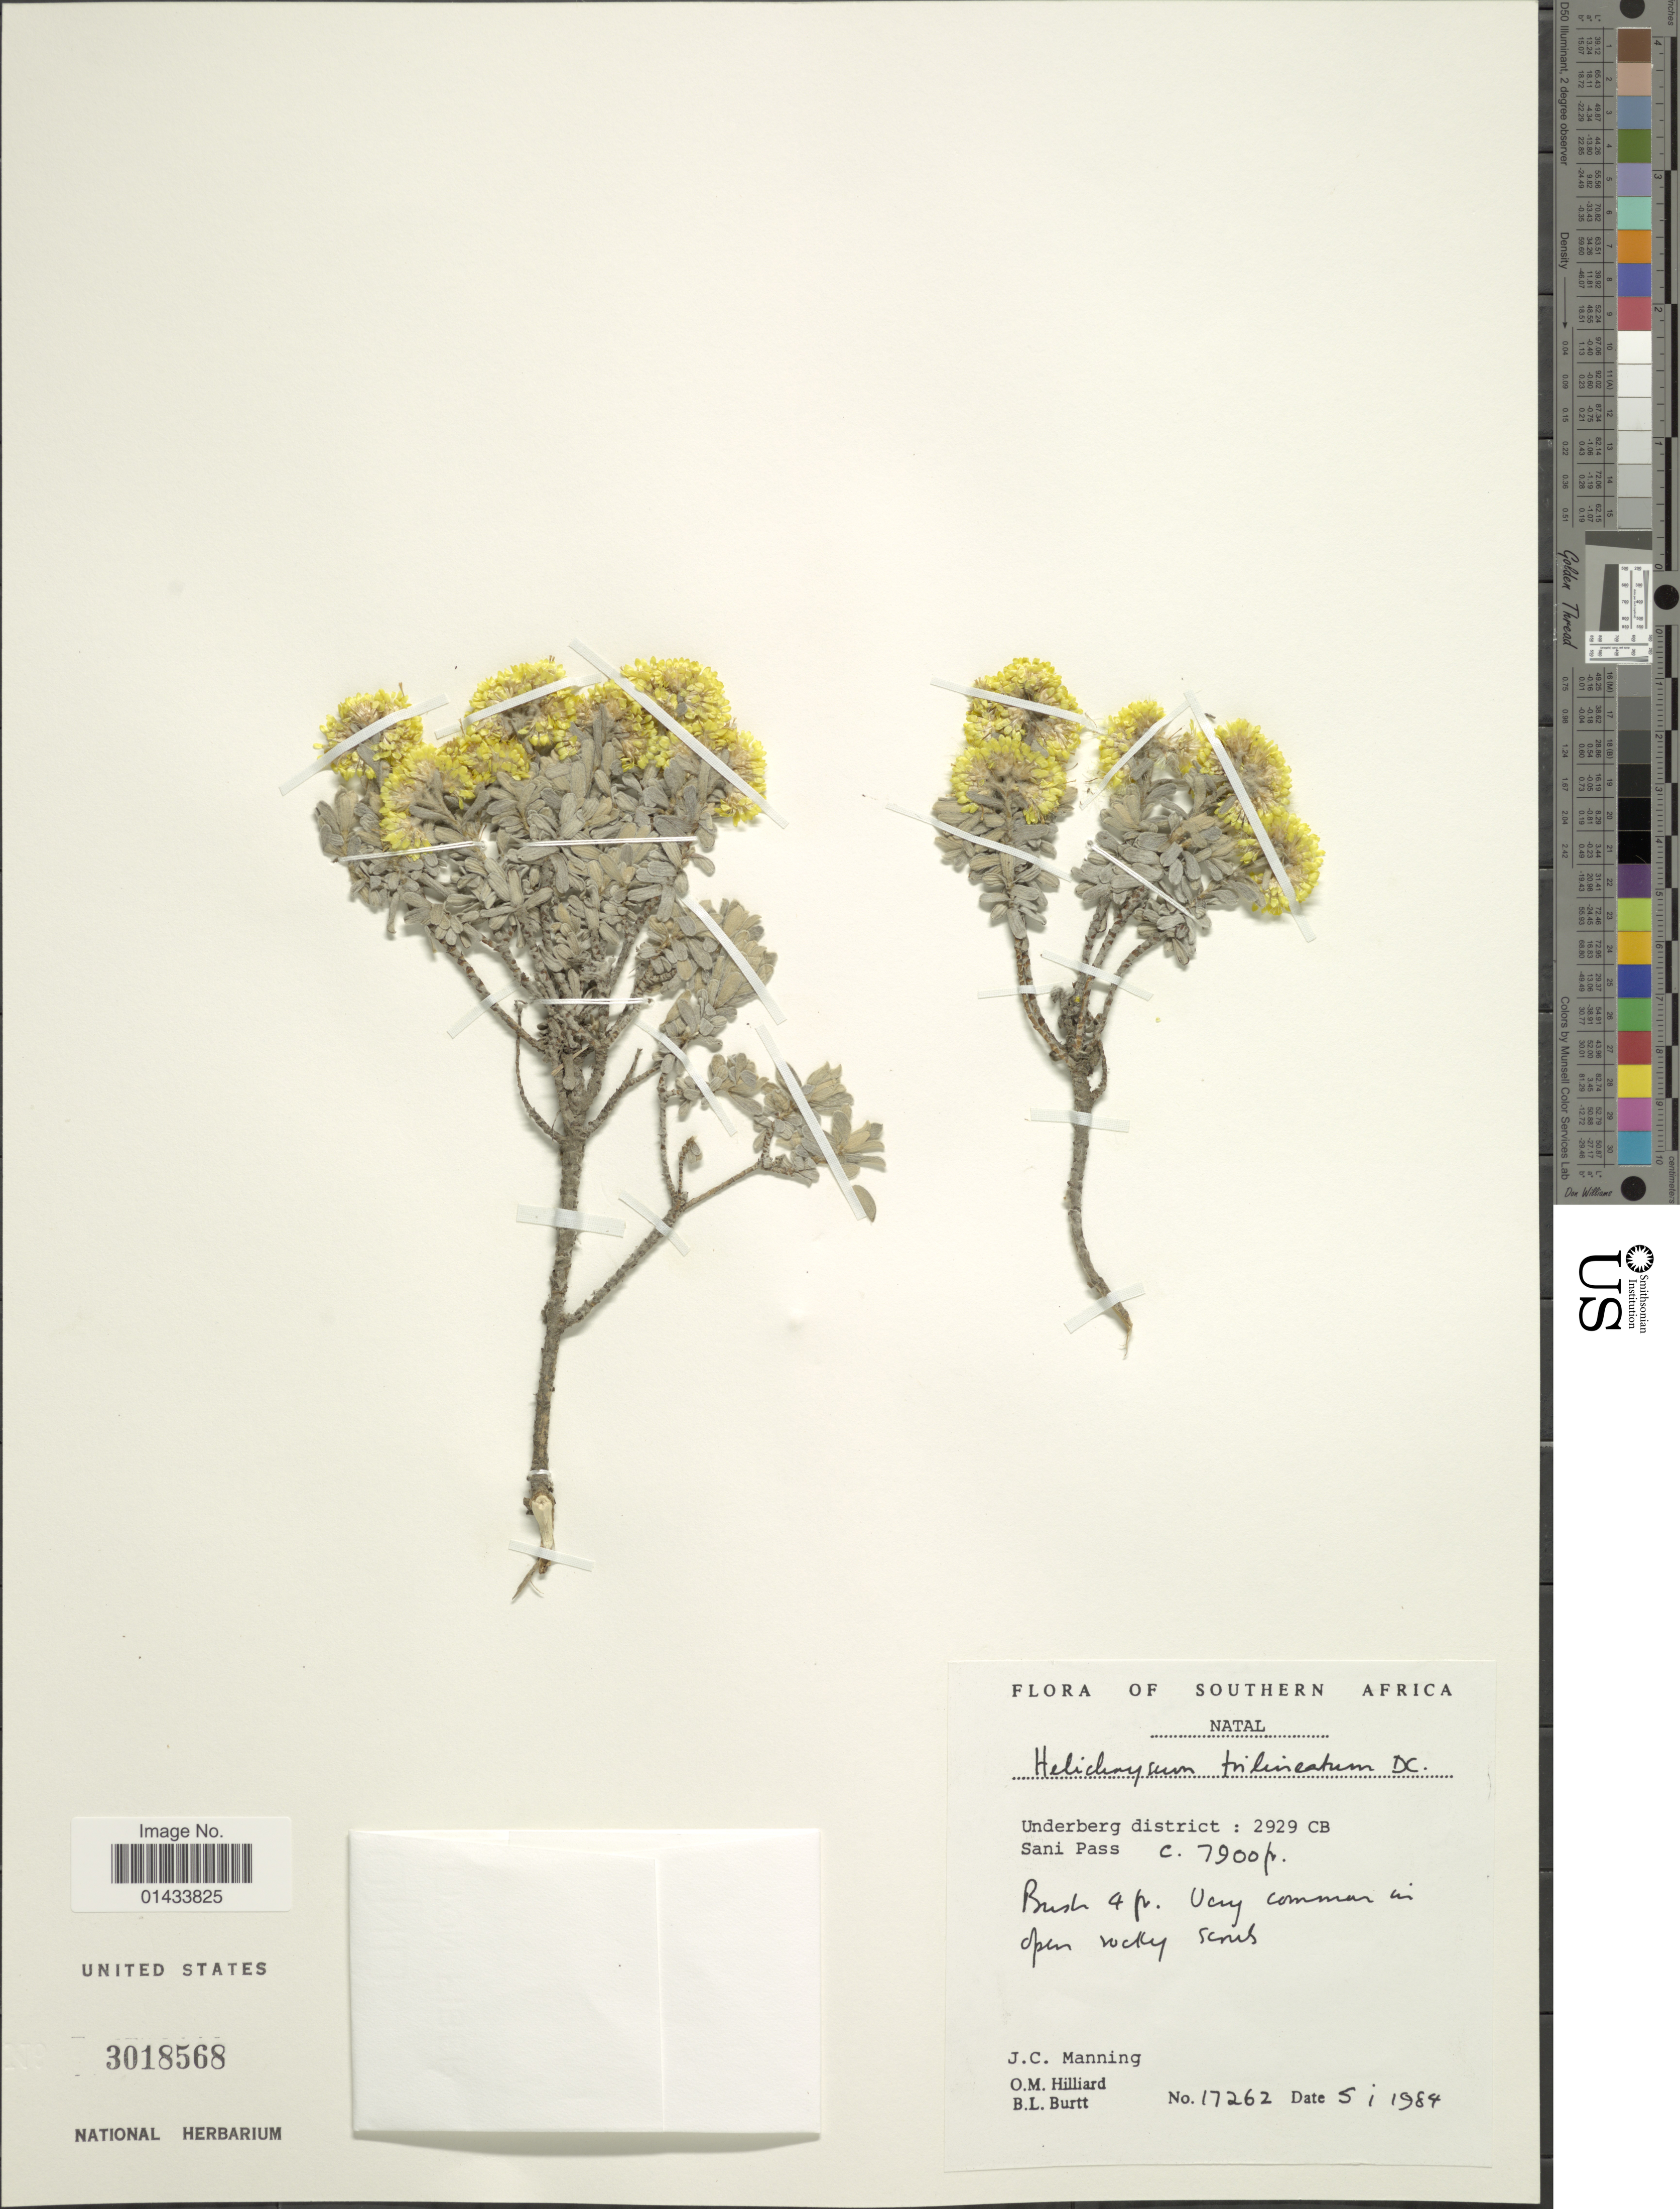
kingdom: Plantae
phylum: Tracheophyta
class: Magnoliopsida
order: Asterales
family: Asteraceae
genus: Helichrysum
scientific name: Helichrysum trilineatum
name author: DC.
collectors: J. C. Manning, O. M. Hilliard & B. L. Burtt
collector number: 17262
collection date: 1984-01-05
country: South Africa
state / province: KwaZulu-Natal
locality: Natal, Underberg district, 2929 CB Sani Pass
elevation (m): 2408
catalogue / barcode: US 3018568